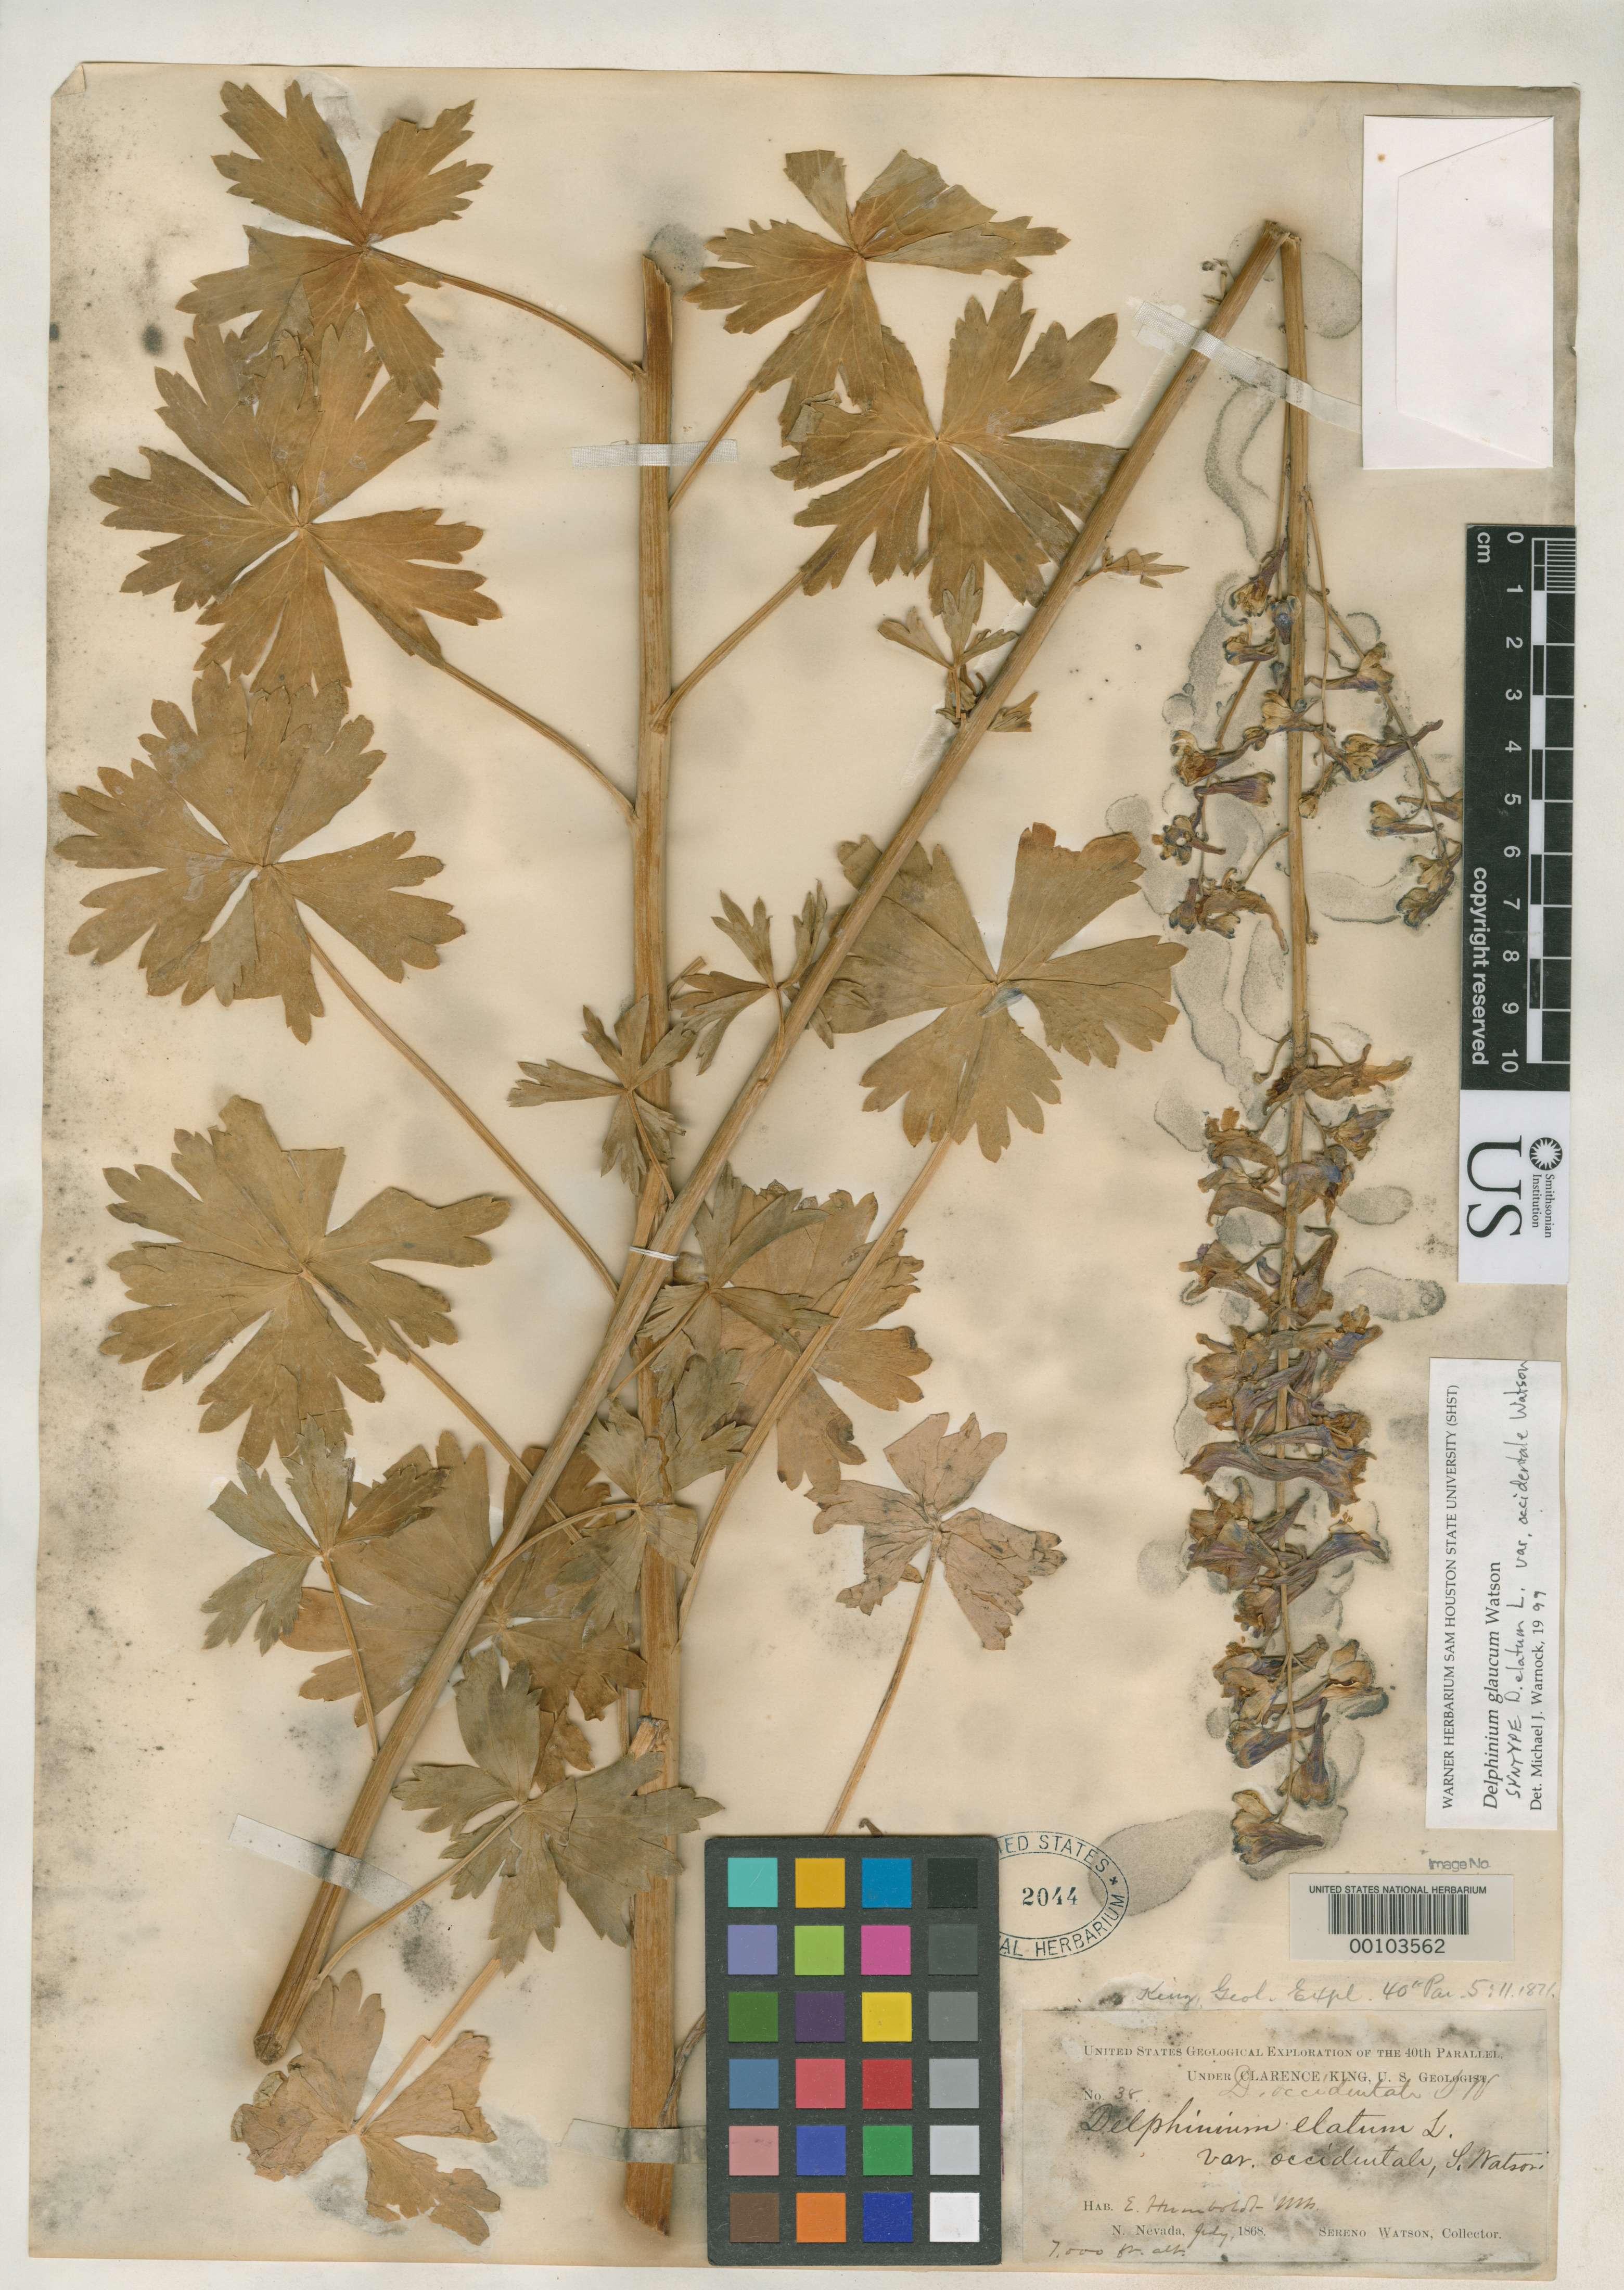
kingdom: Plantae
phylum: Tracheophyta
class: Magnoliopsida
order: Ranunculales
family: Ranunculaceae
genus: Delphinium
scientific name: Delphinium elatum var. occidentale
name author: S. Watson in C. King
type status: Isolectotype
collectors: S. Watson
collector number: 38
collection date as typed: Jul 1868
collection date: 1868-07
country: United States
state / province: Nevada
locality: East Humboldt and Clover Mts. and in Wahsatch.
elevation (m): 2134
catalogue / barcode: US 2044